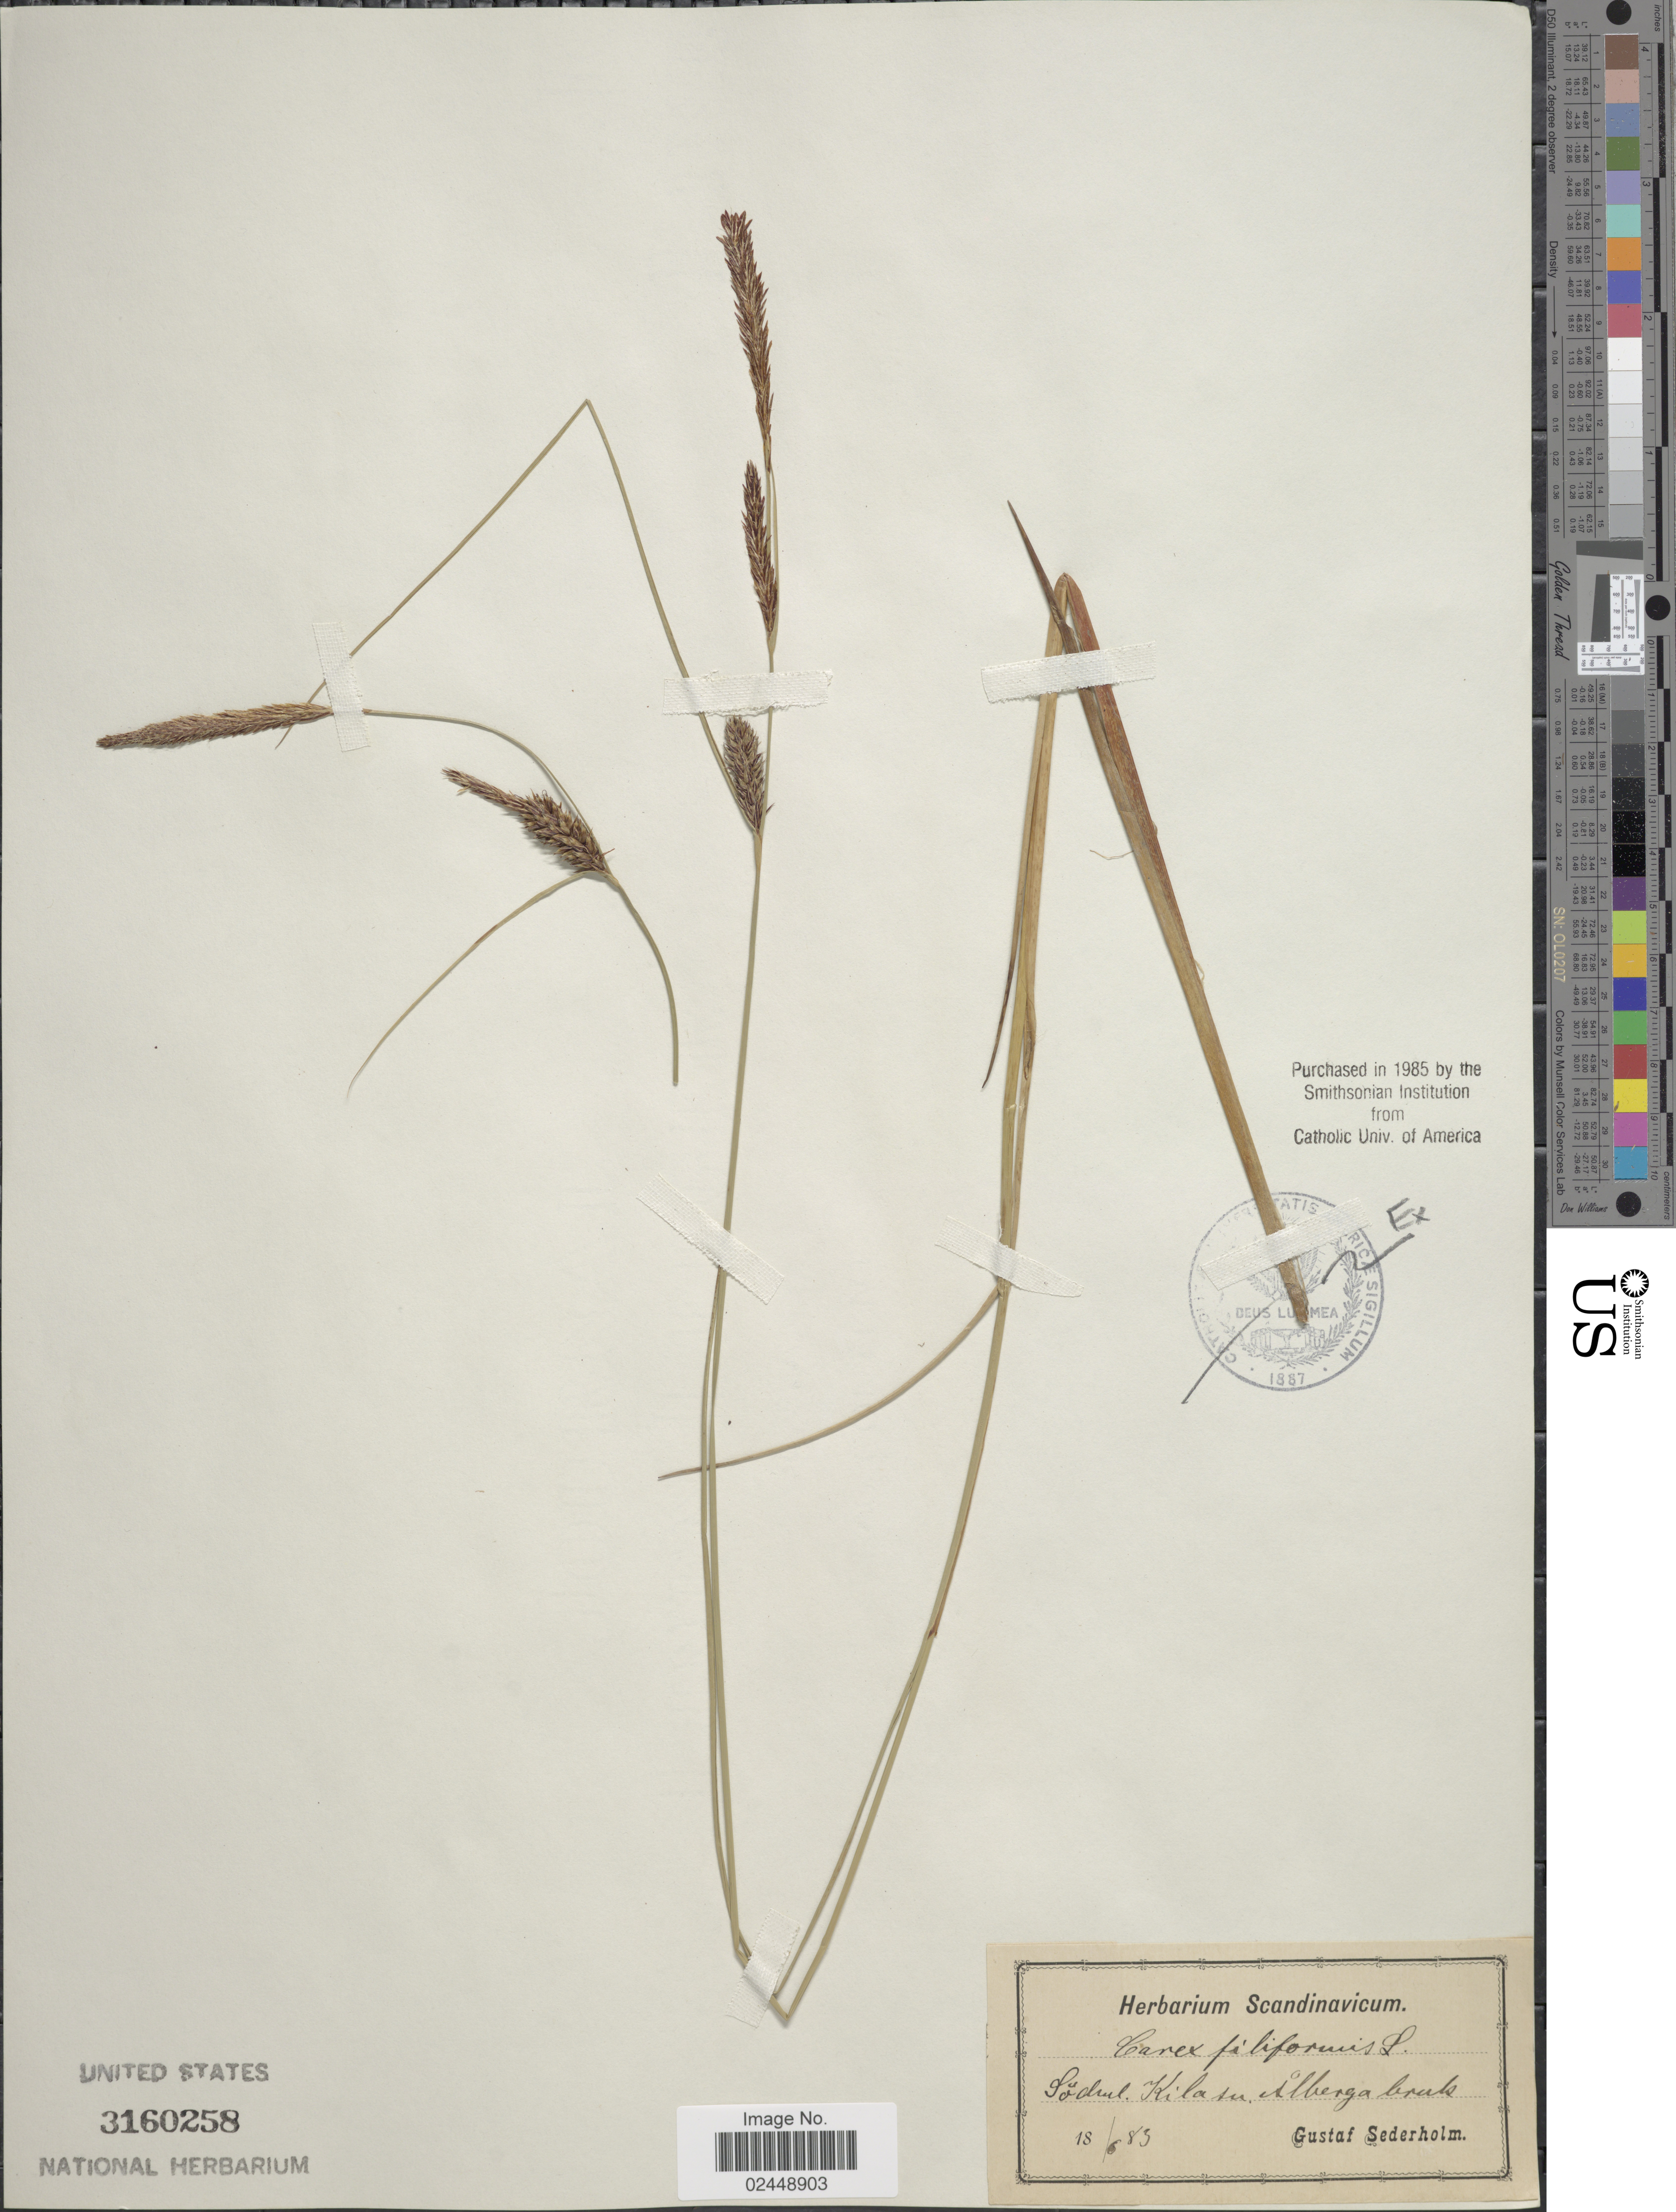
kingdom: Plantae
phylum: Tracheophyta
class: Liliopsida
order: Poales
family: Cyperaceae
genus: Carex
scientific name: Carex lasiocarpa var. lasiocarpa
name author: Ehrh.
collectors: G. Sederholm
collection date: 1883-06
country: Sweden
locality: Sodul, Kilasu, Alberga bruk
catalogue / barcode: US 3160258